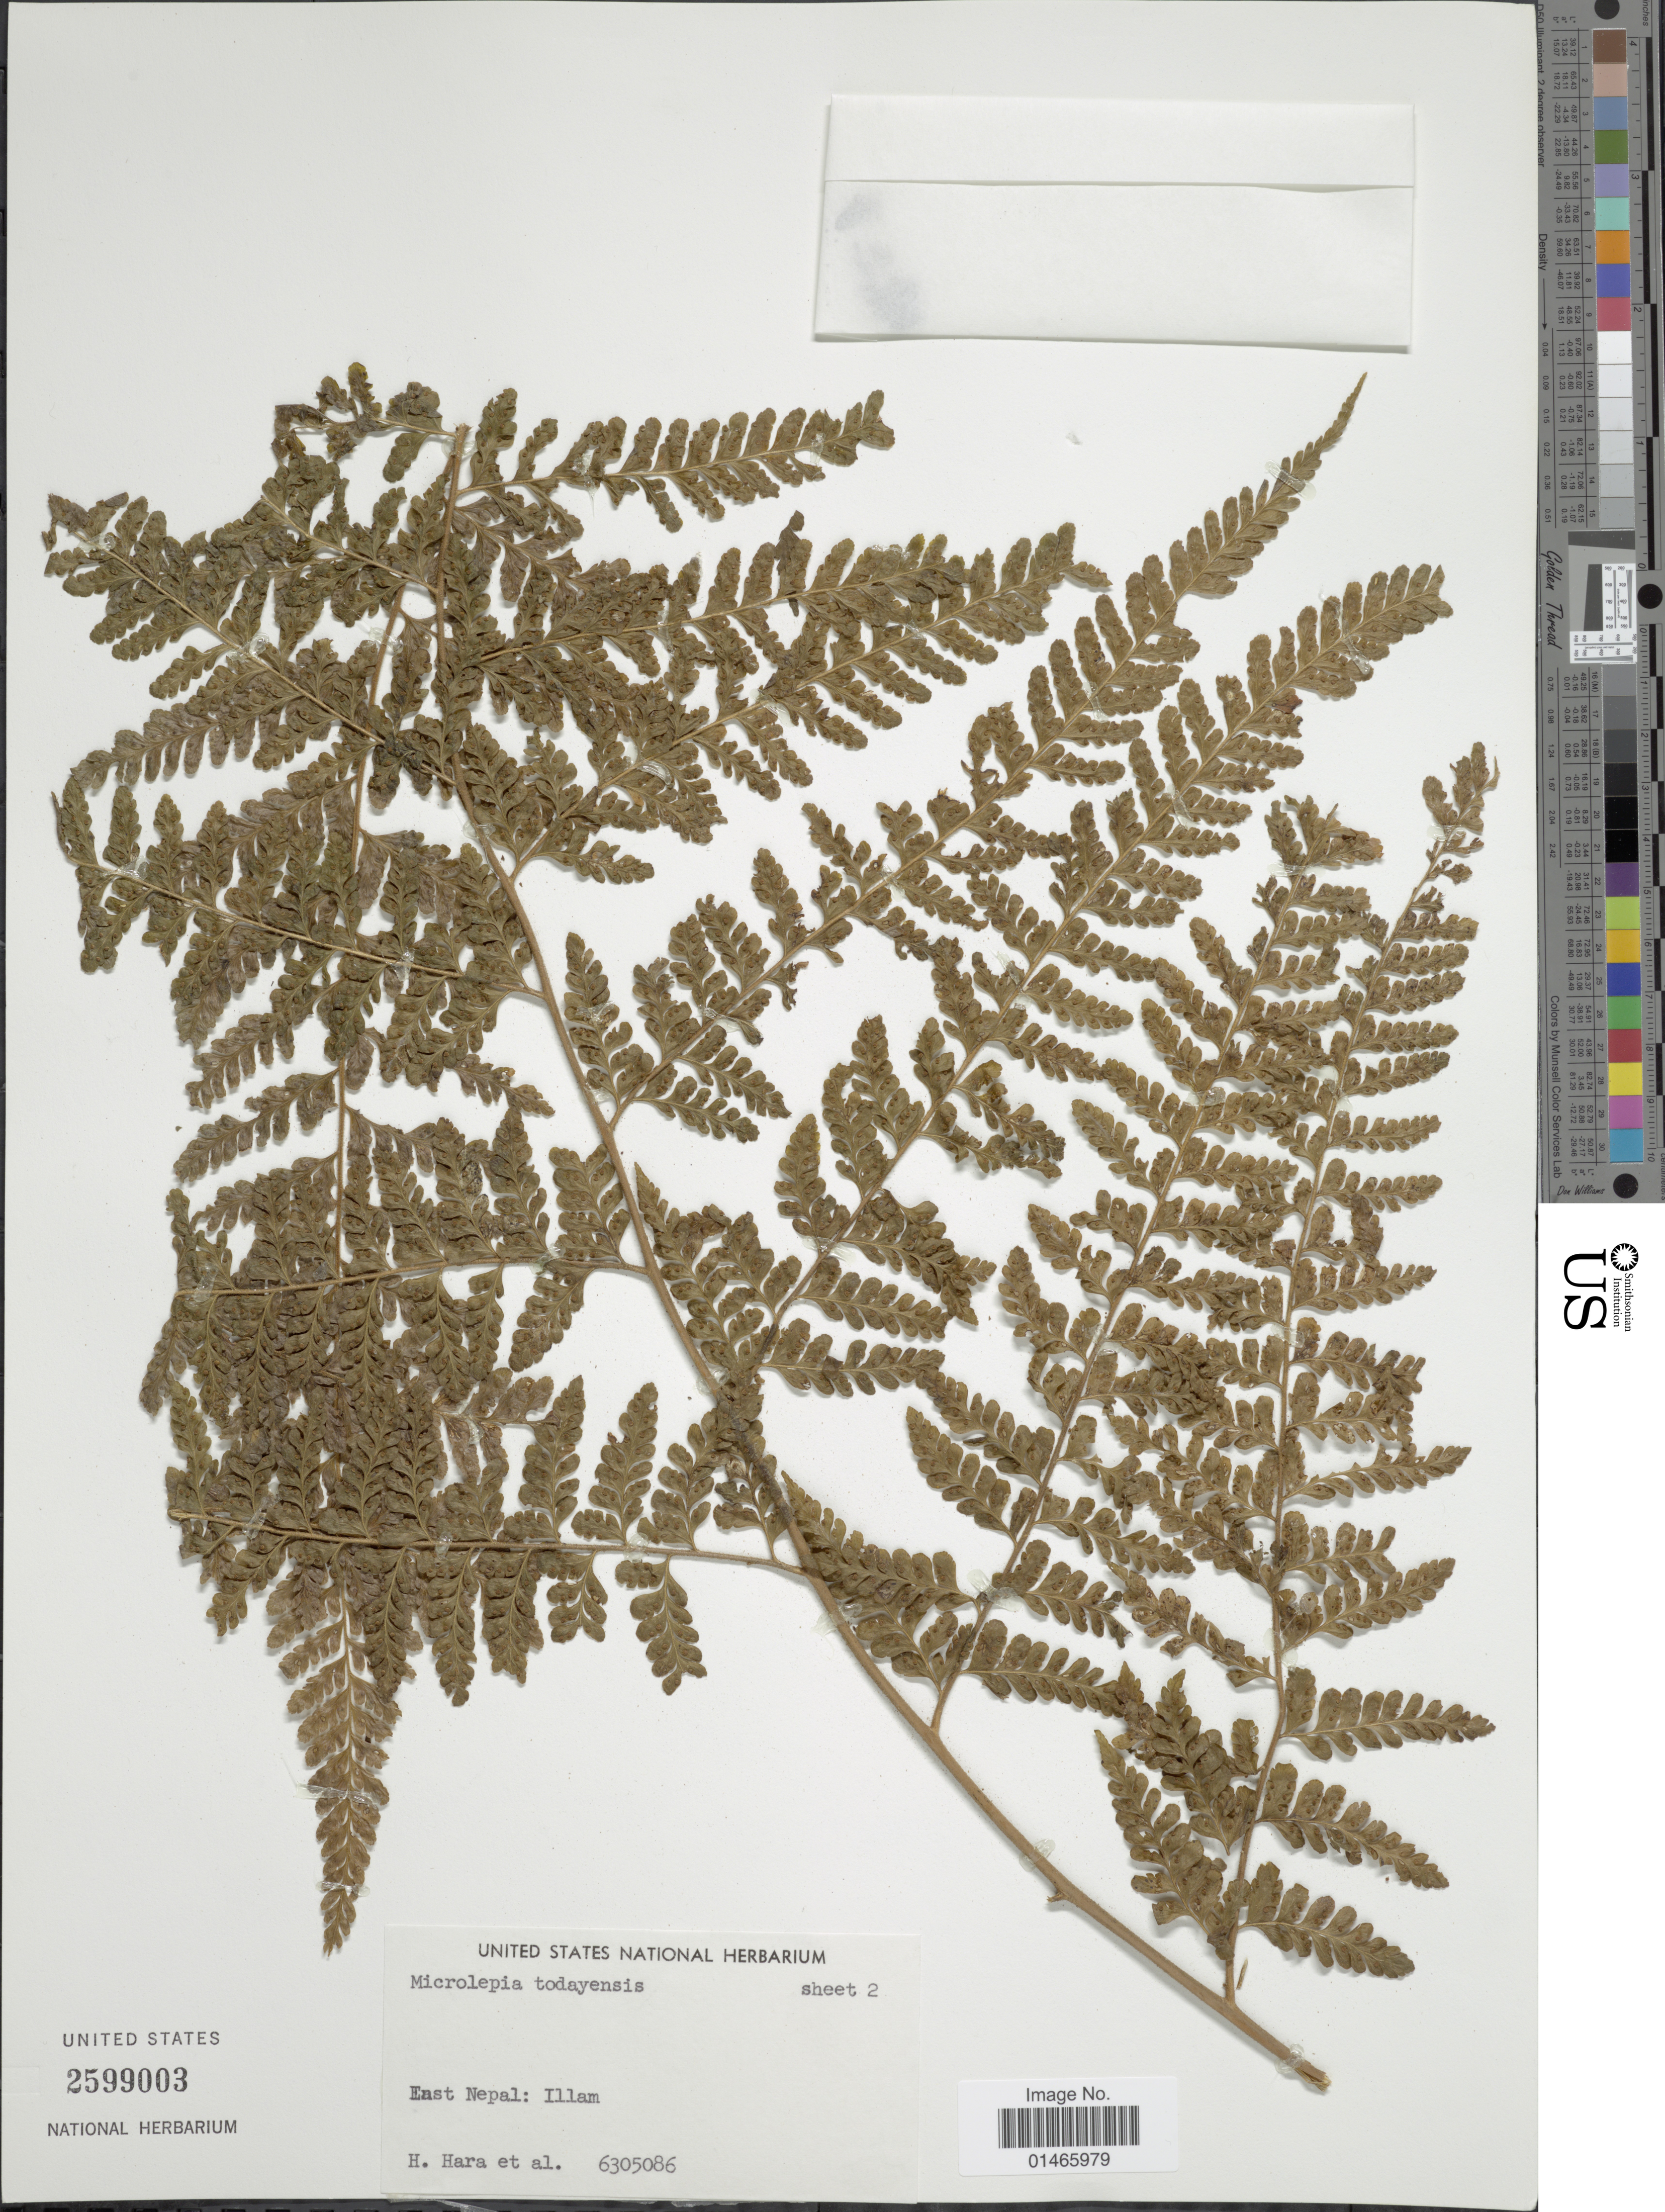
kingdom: Plantae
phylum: Tracheophyta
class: Polypodiopsida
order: Polypodiales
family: Dennstaedtiaceae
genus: Microlepia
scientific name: Microlepia todayensis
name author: Christ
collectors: H. Hara & et al.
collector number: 6305086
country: Nepal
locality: East Nepal, Illam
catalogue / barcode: US 2599003